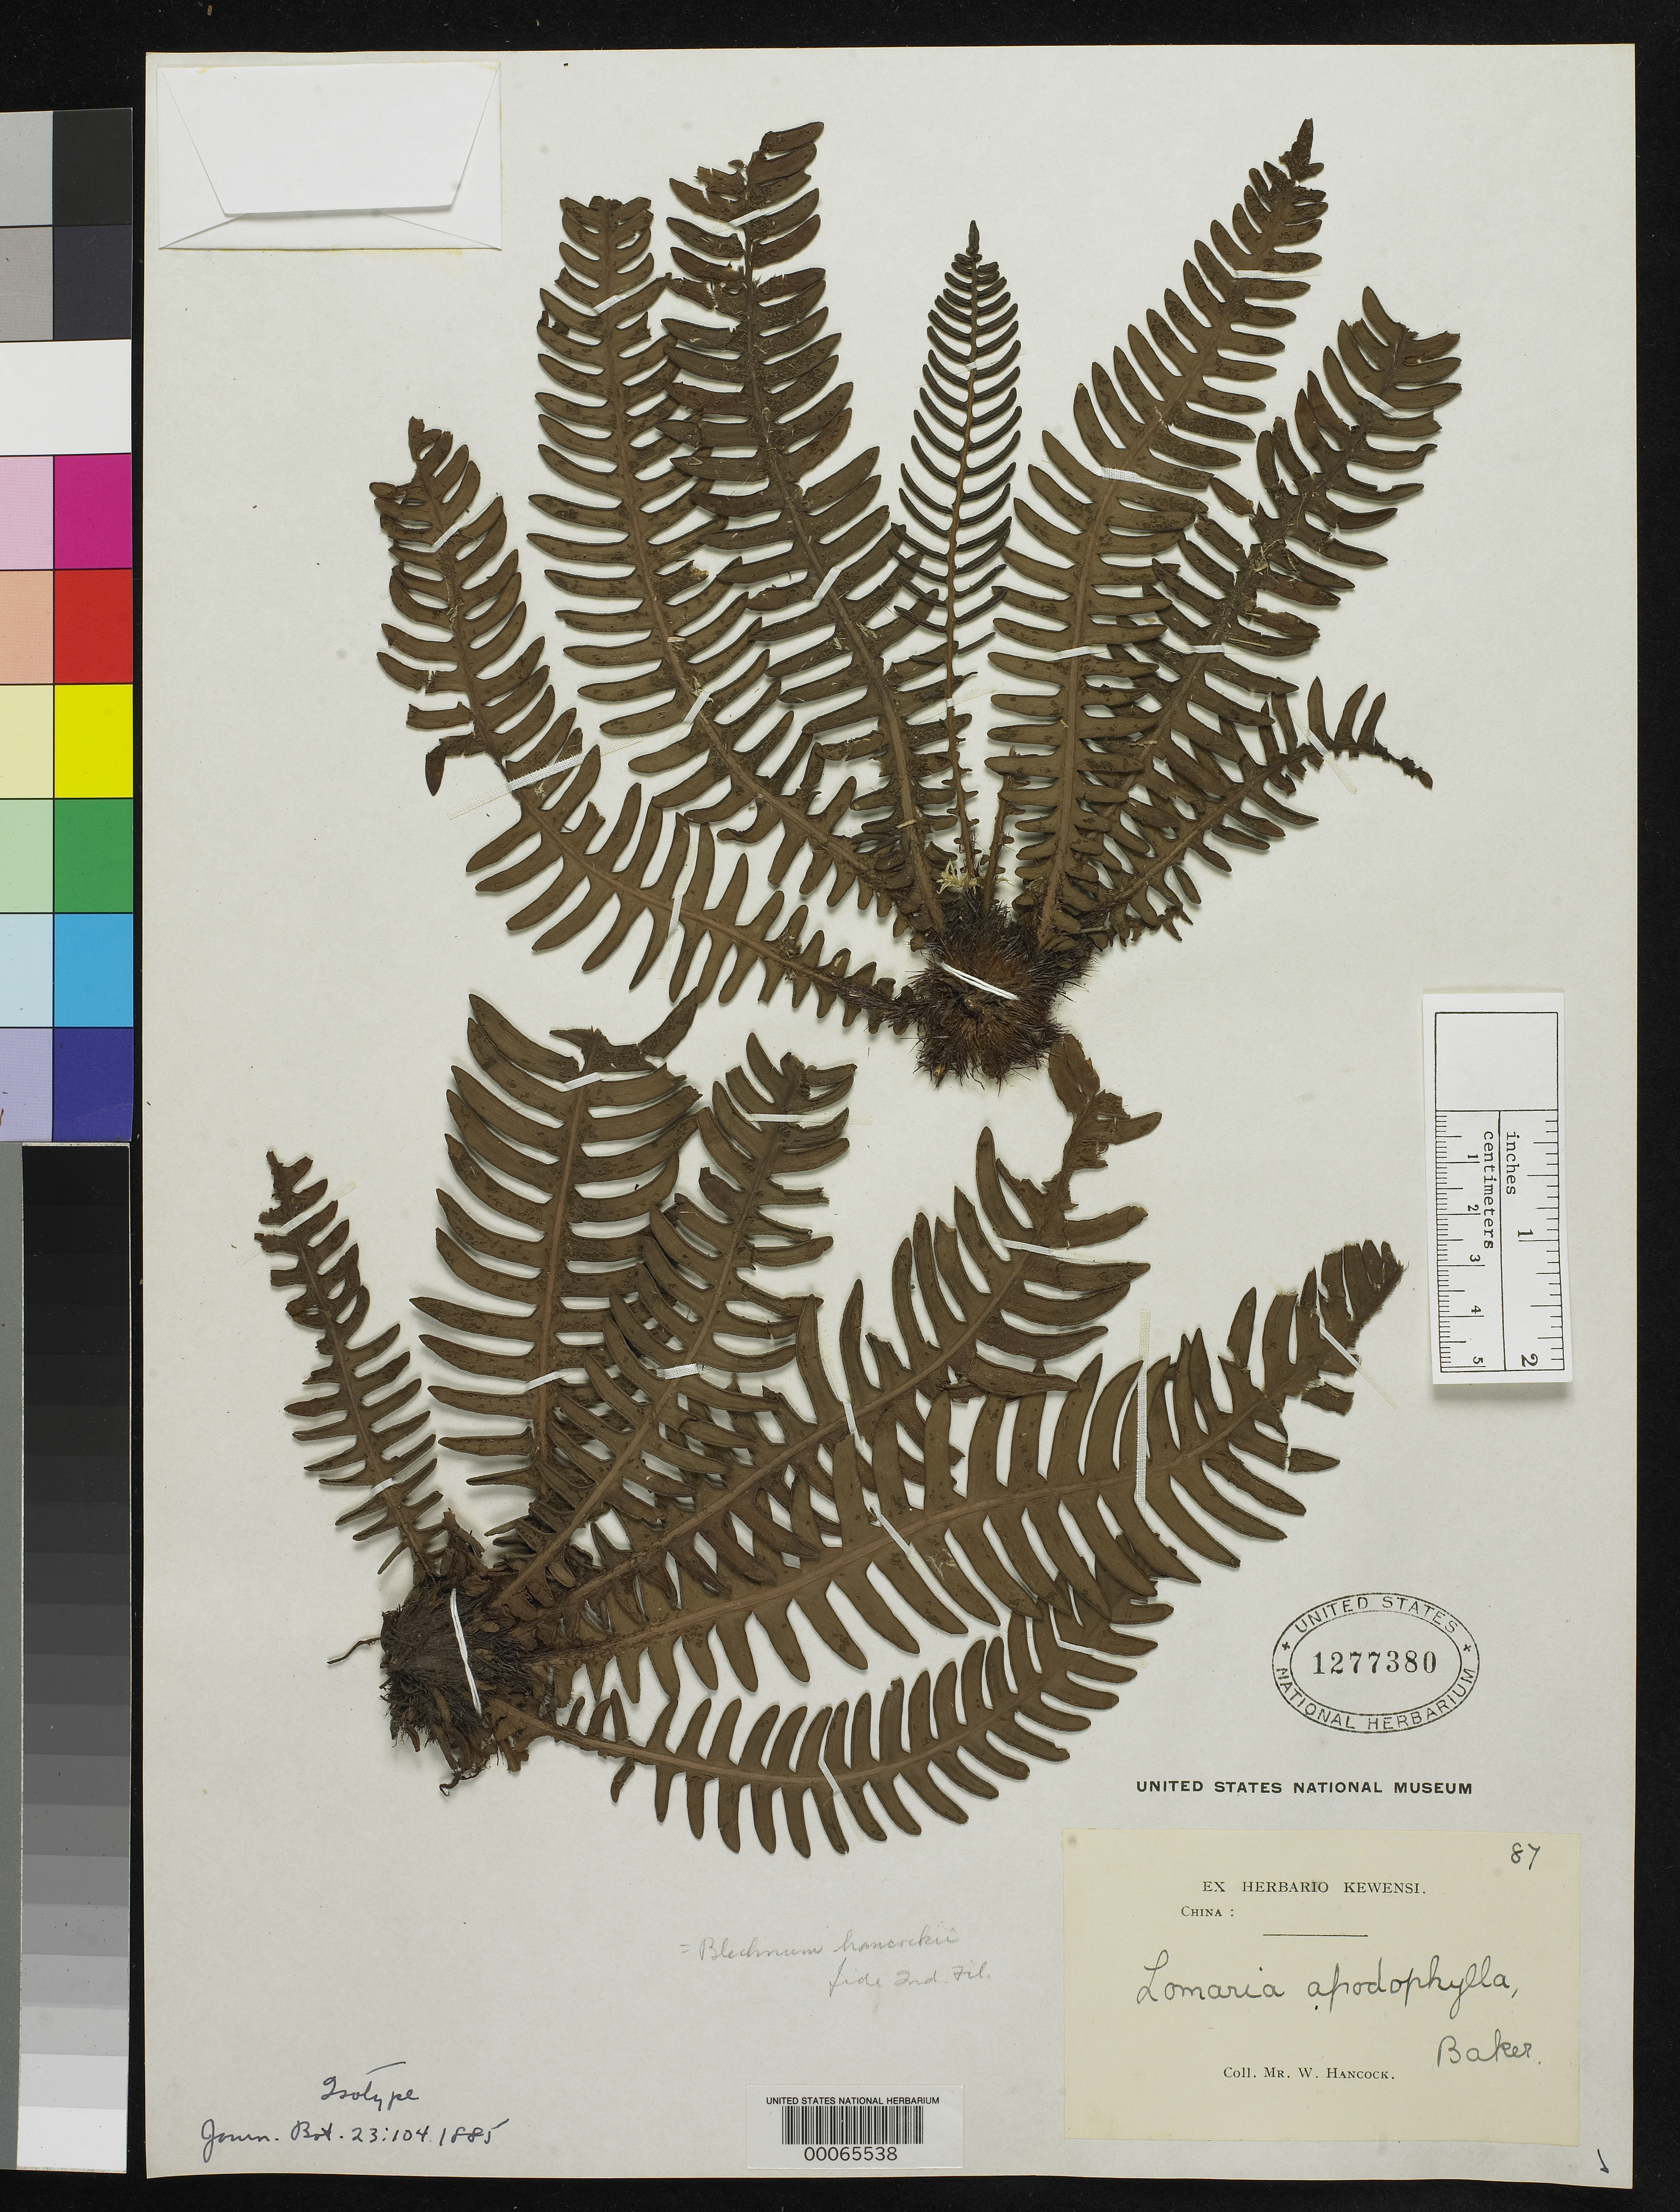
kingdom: Plantae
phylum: Tracheophyta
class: Polypodiopsida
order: Polypodiales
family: Blechnaceae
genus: Lomaria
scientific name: Lomaria apodophylla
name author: Baker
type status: Type Collection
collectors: W. Hancock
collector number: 87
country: China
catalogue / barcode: US 1277380